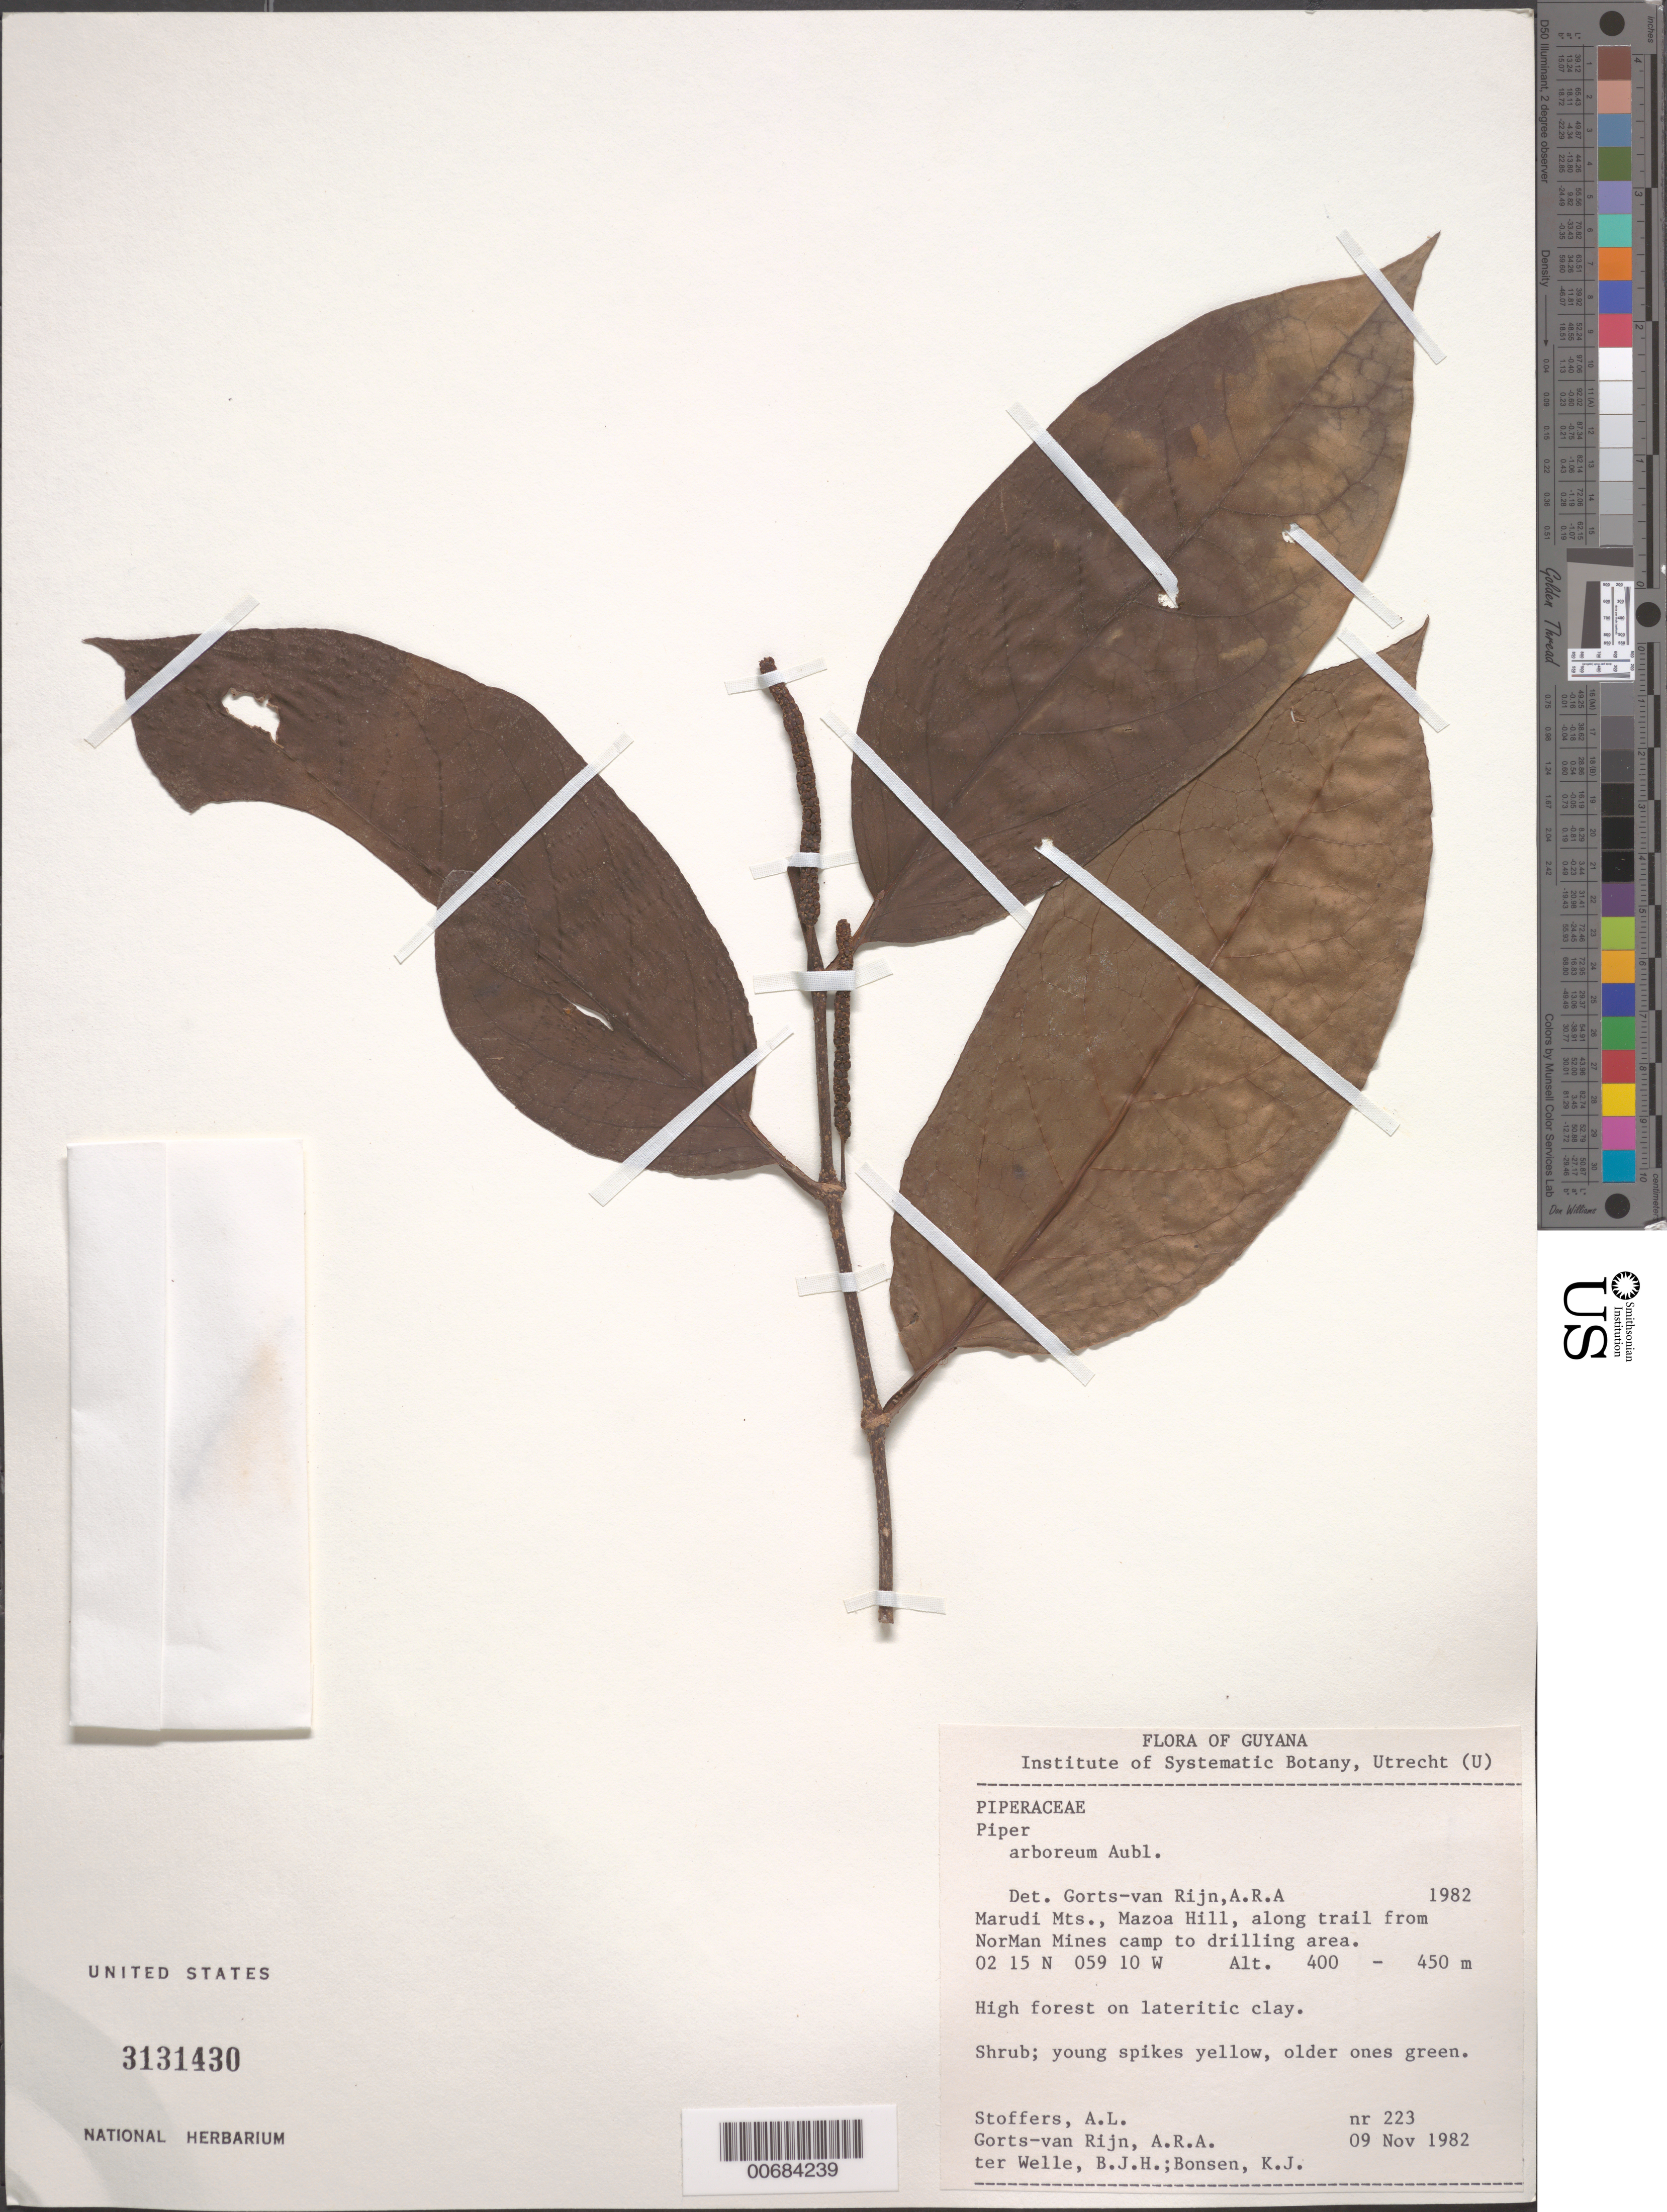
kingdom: Plantae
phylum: Tracheophyta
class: Magnoliopsida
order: Piperales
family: Piperaceae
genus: Piper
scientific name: Piper arboreum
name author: Aubl.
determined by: Görts-van Rijn, A. R. A.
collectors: A. Stoffers, A. .R. A. Görts-van Rijn, B. Welle & K. Bonsen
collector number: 223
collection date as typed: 9-Nov-82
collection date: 1982-11-09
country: Guyana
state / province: U. Takutu-U. Essequibo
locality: Marudi Mts., Mazoa Hill, along trail from Norman Mines camp to drilling area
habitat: High forest on lateritic clay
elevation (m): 400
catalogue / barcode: US 3131430